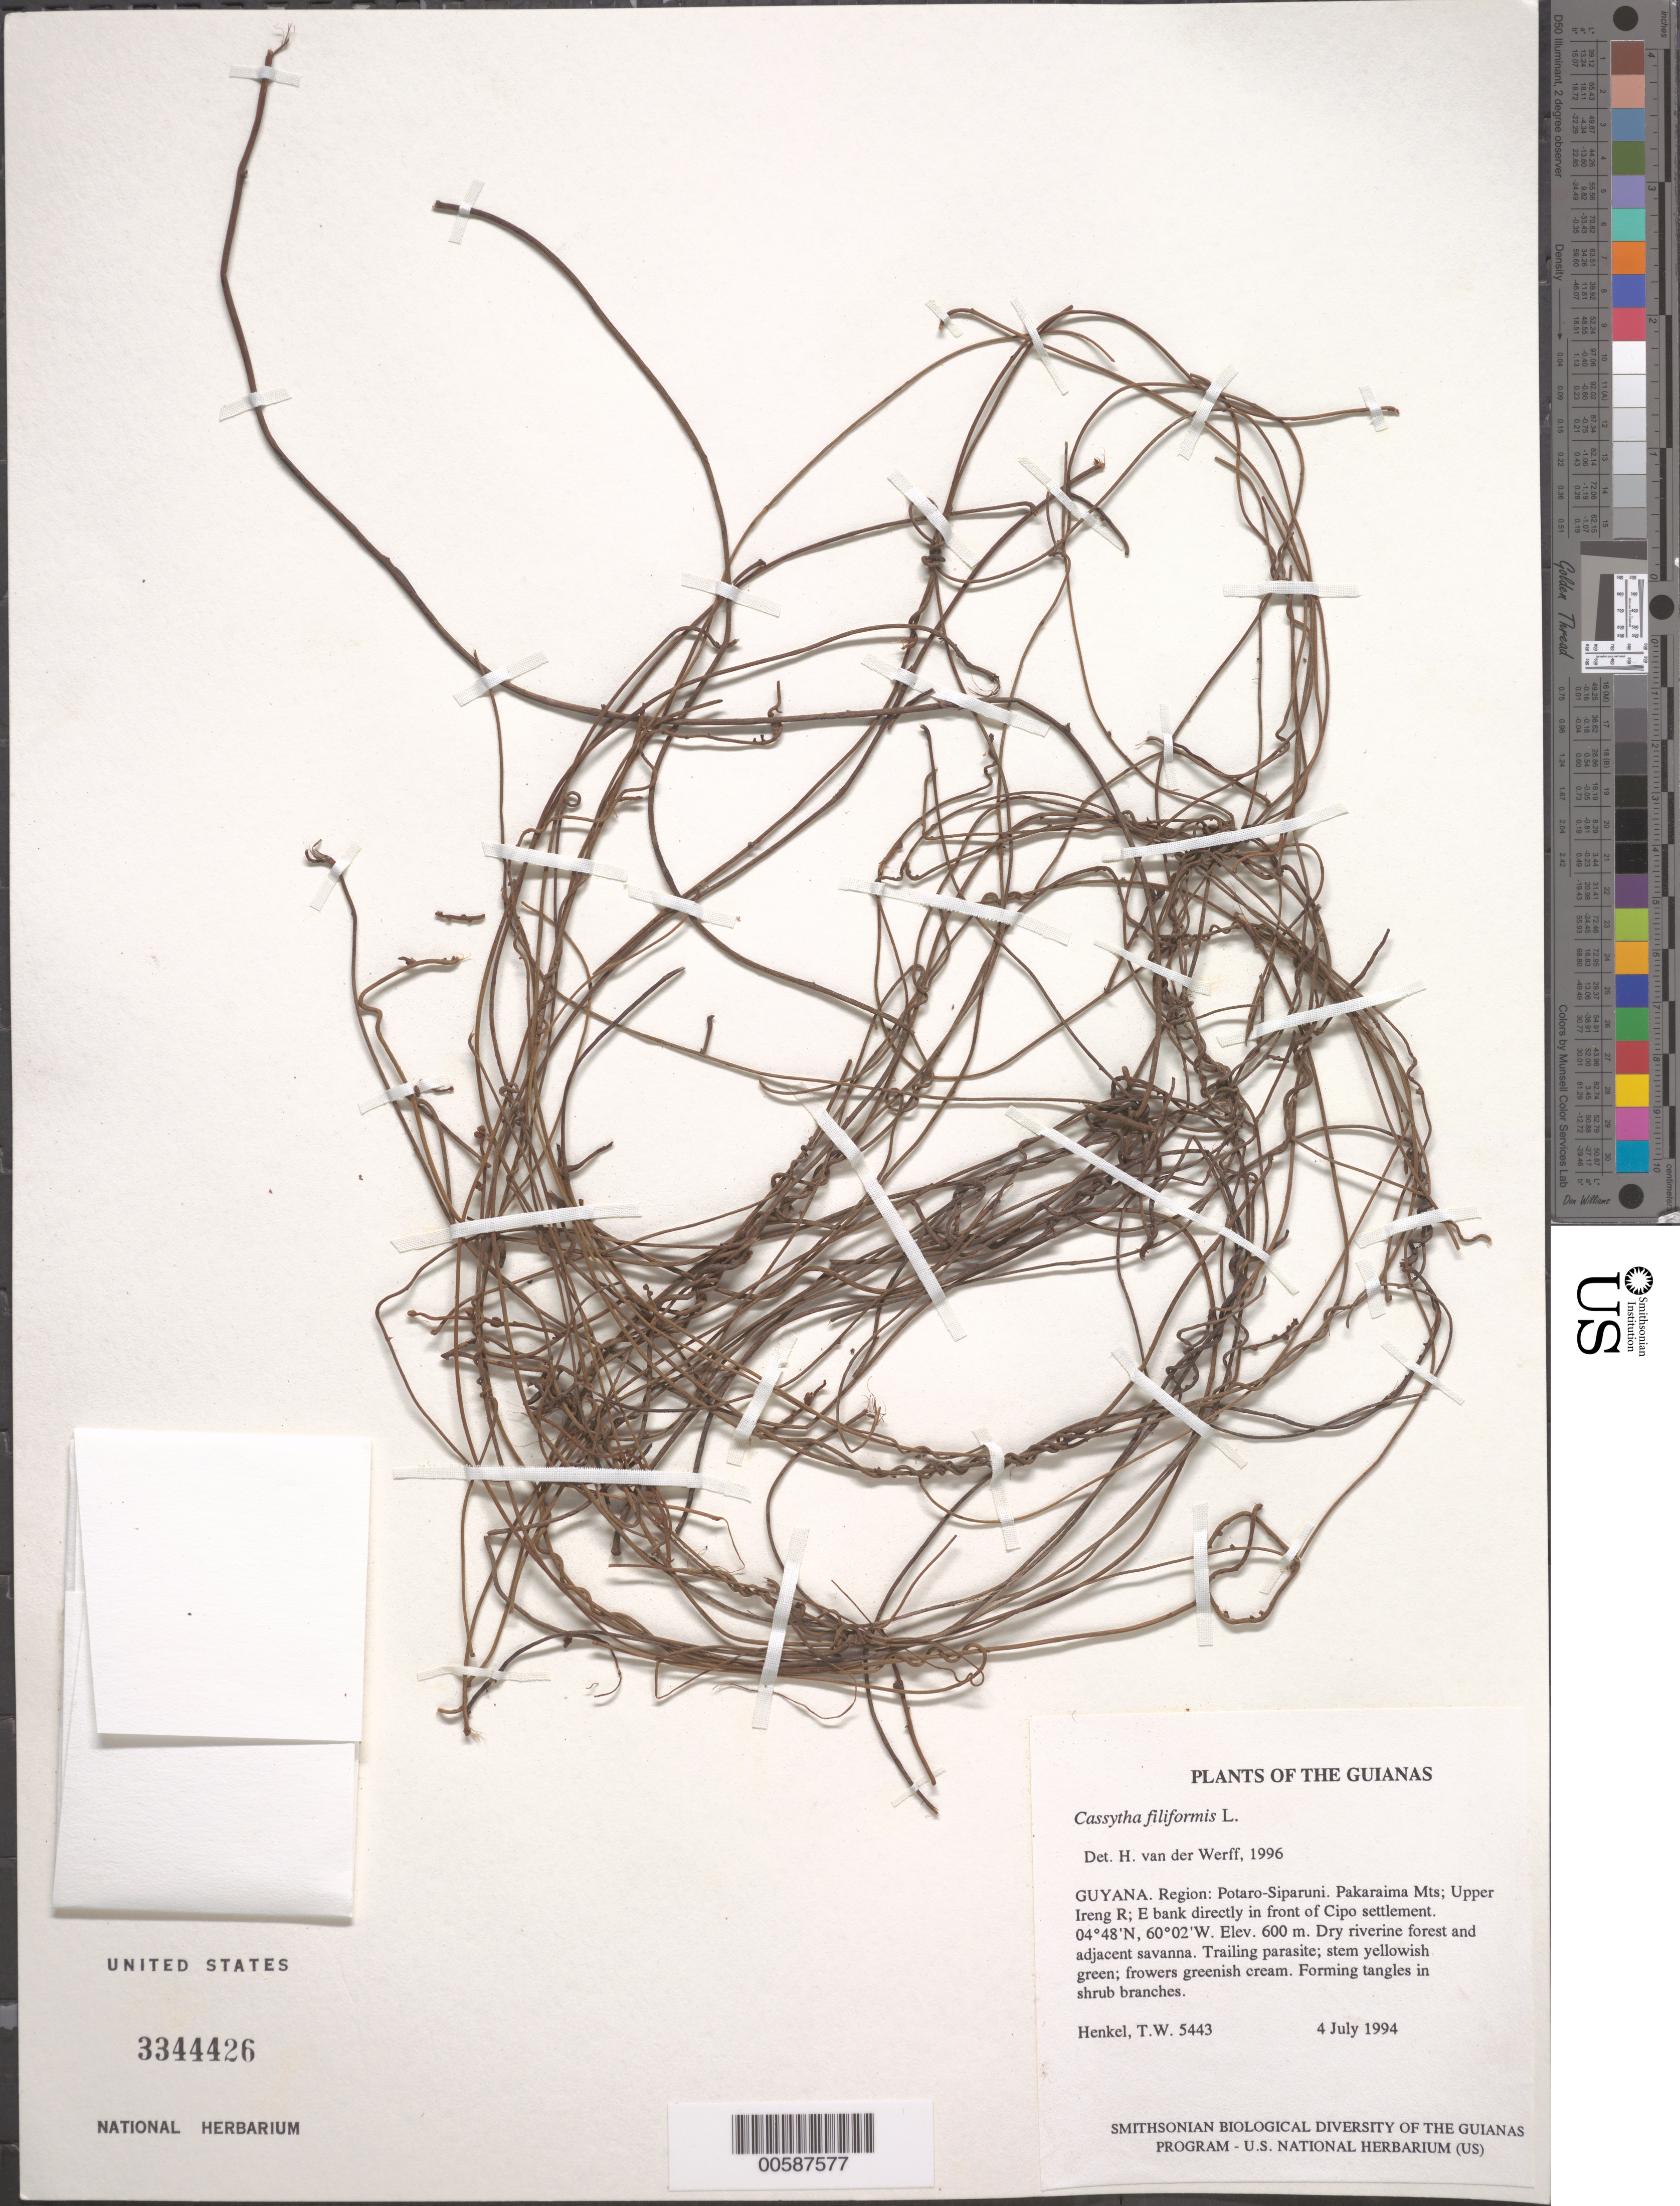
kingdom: Plantae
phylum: Tracheophyta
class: Magnoliopsida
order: Laurales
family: Lauraceae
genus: Cassytha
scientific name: Cassytha filiformis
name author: L.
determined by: van der Werff, H., (MO), Missouri Botanical Garden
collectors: T. Henkel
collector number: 5443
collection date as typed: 4 July 1994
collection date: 1994-07-04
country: Guyana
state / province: Potaro-Siparuni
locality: Pakaraima Mts; Upper Ireng R; E bank directly in front of Cipo settlement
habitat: Dry riverine forest and adjacent savanna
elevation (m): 600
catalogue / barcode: US 3344426